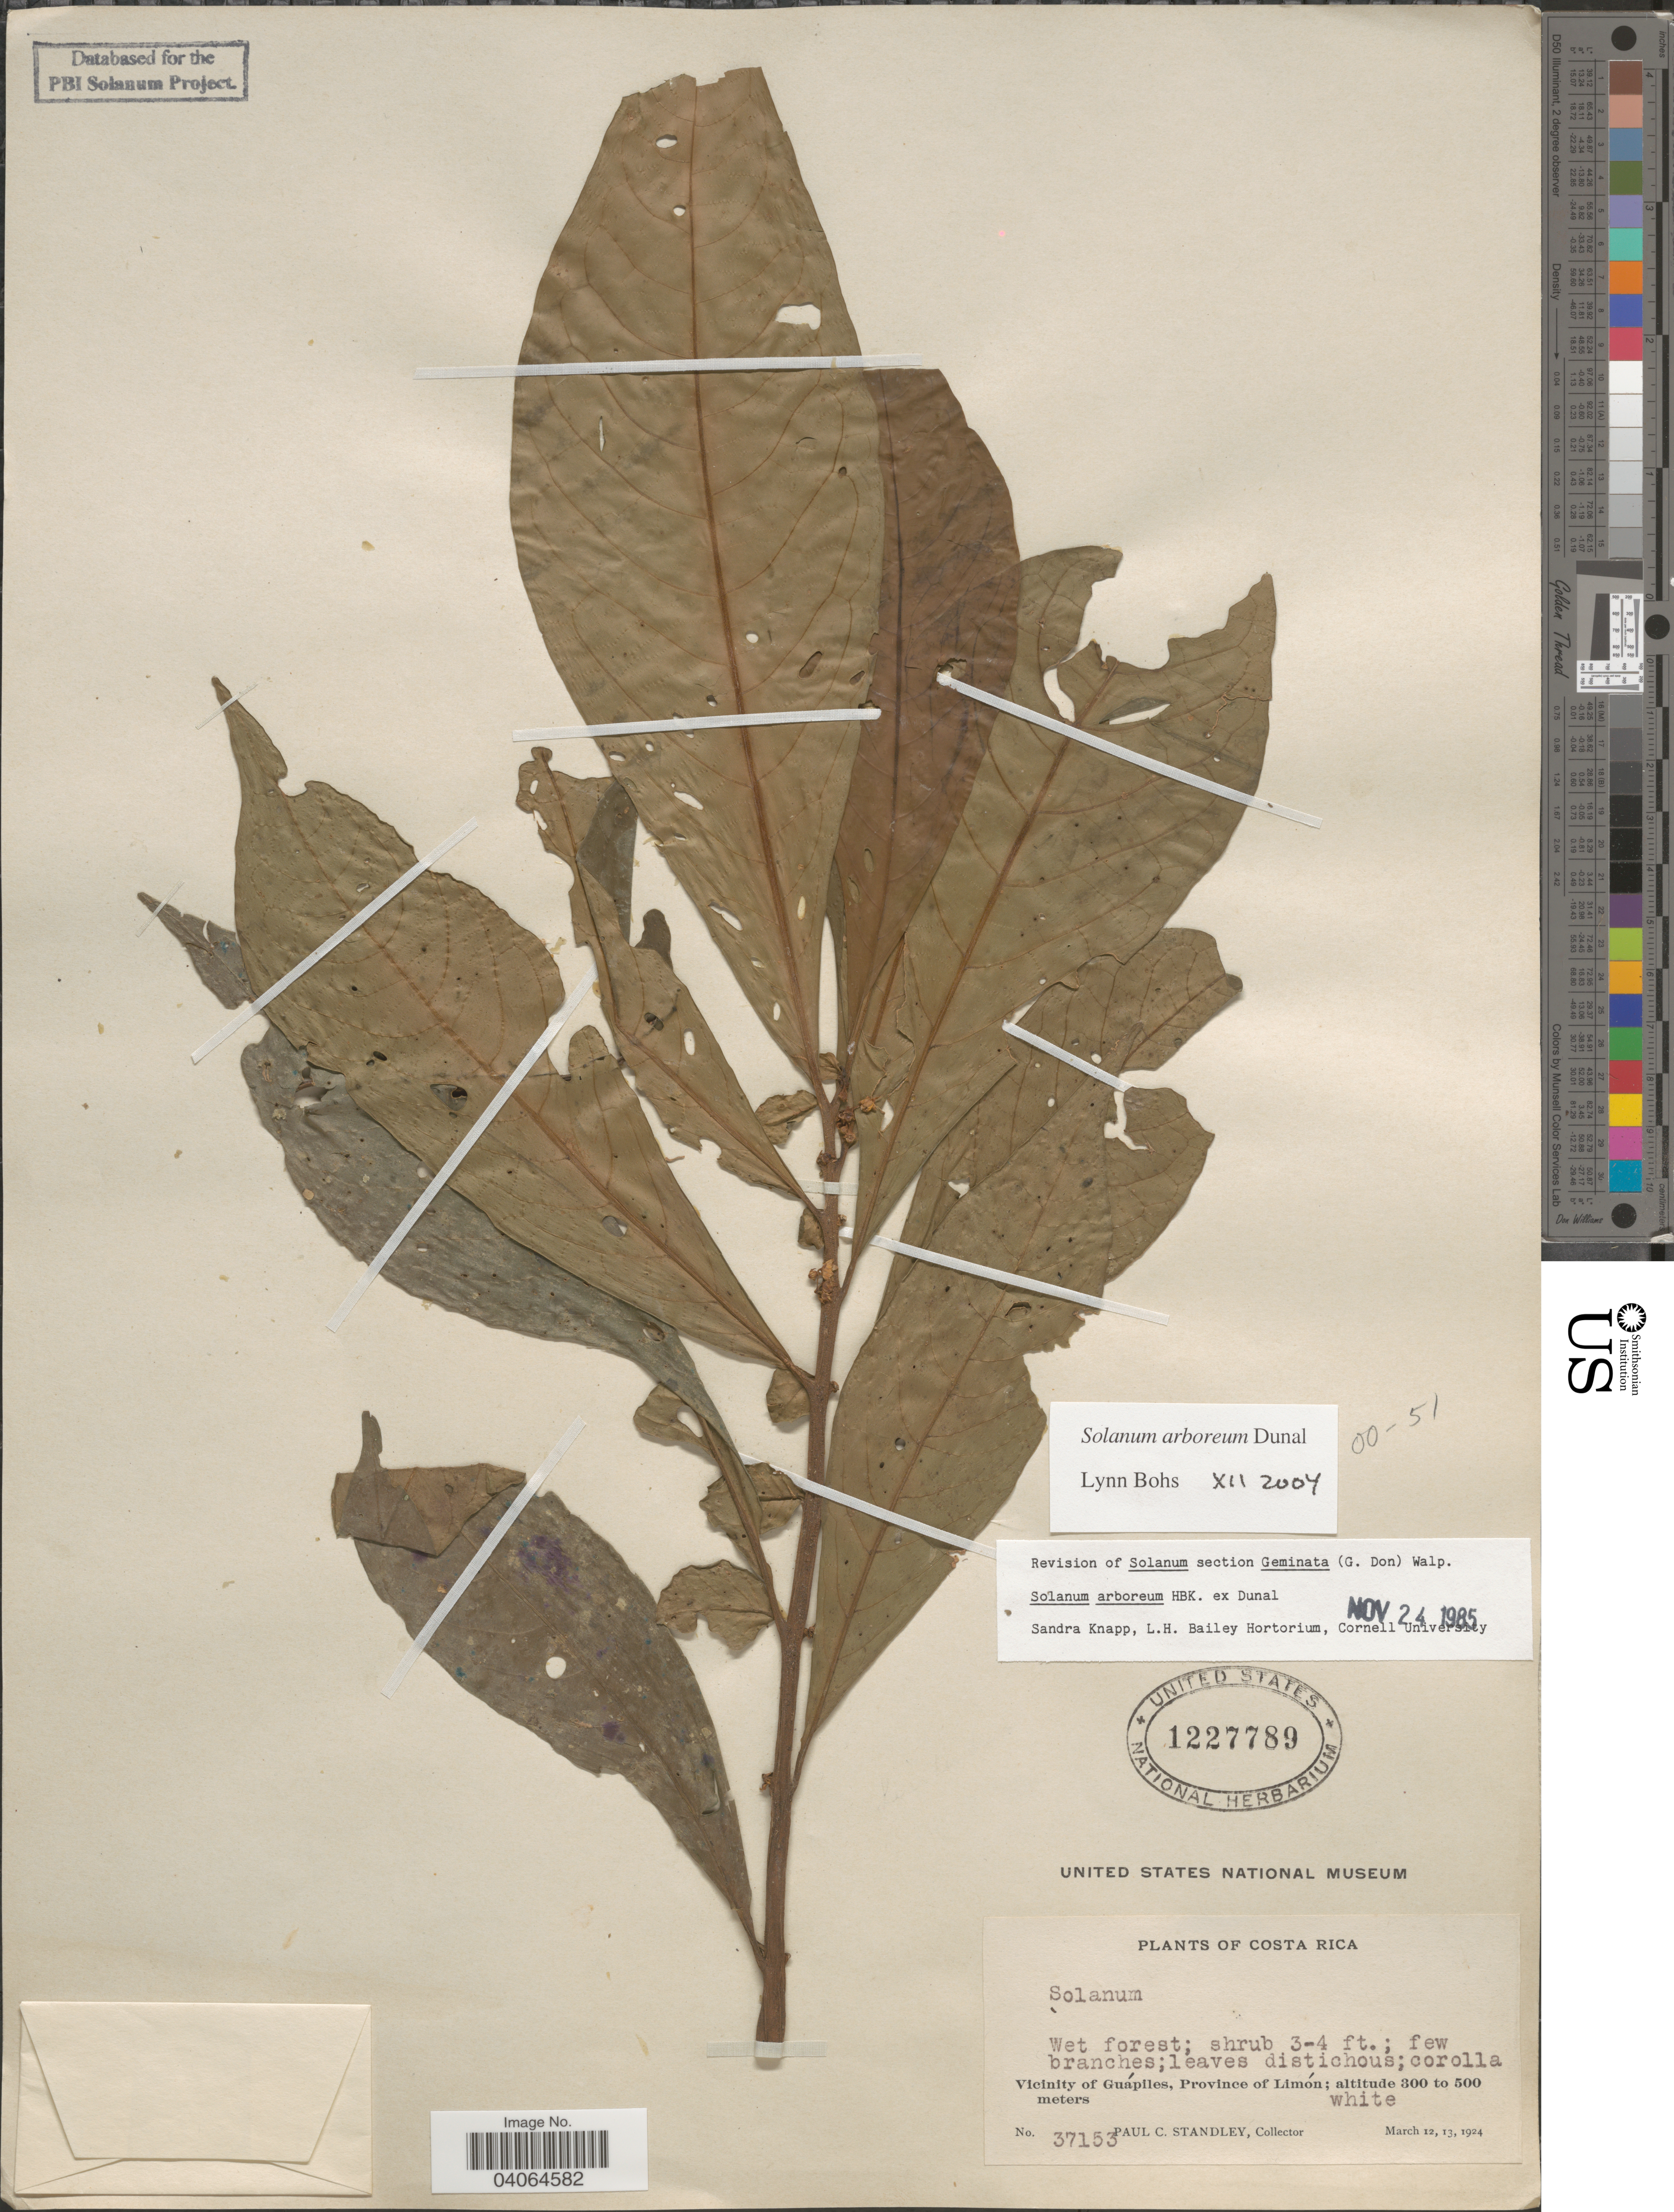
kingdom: Plantae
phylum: Tracheophyta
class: Magnoliopsida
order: Solanales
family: Solanaceae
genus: Solanum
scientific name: Solanum arboreum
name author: Dunal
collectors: P. C. Standley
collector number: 37153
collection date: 1924-03-12/1924-03-13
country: Costa Rica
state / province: Limón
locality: Vicinity of Guápiles.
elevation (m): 300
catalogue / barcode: US 1227789